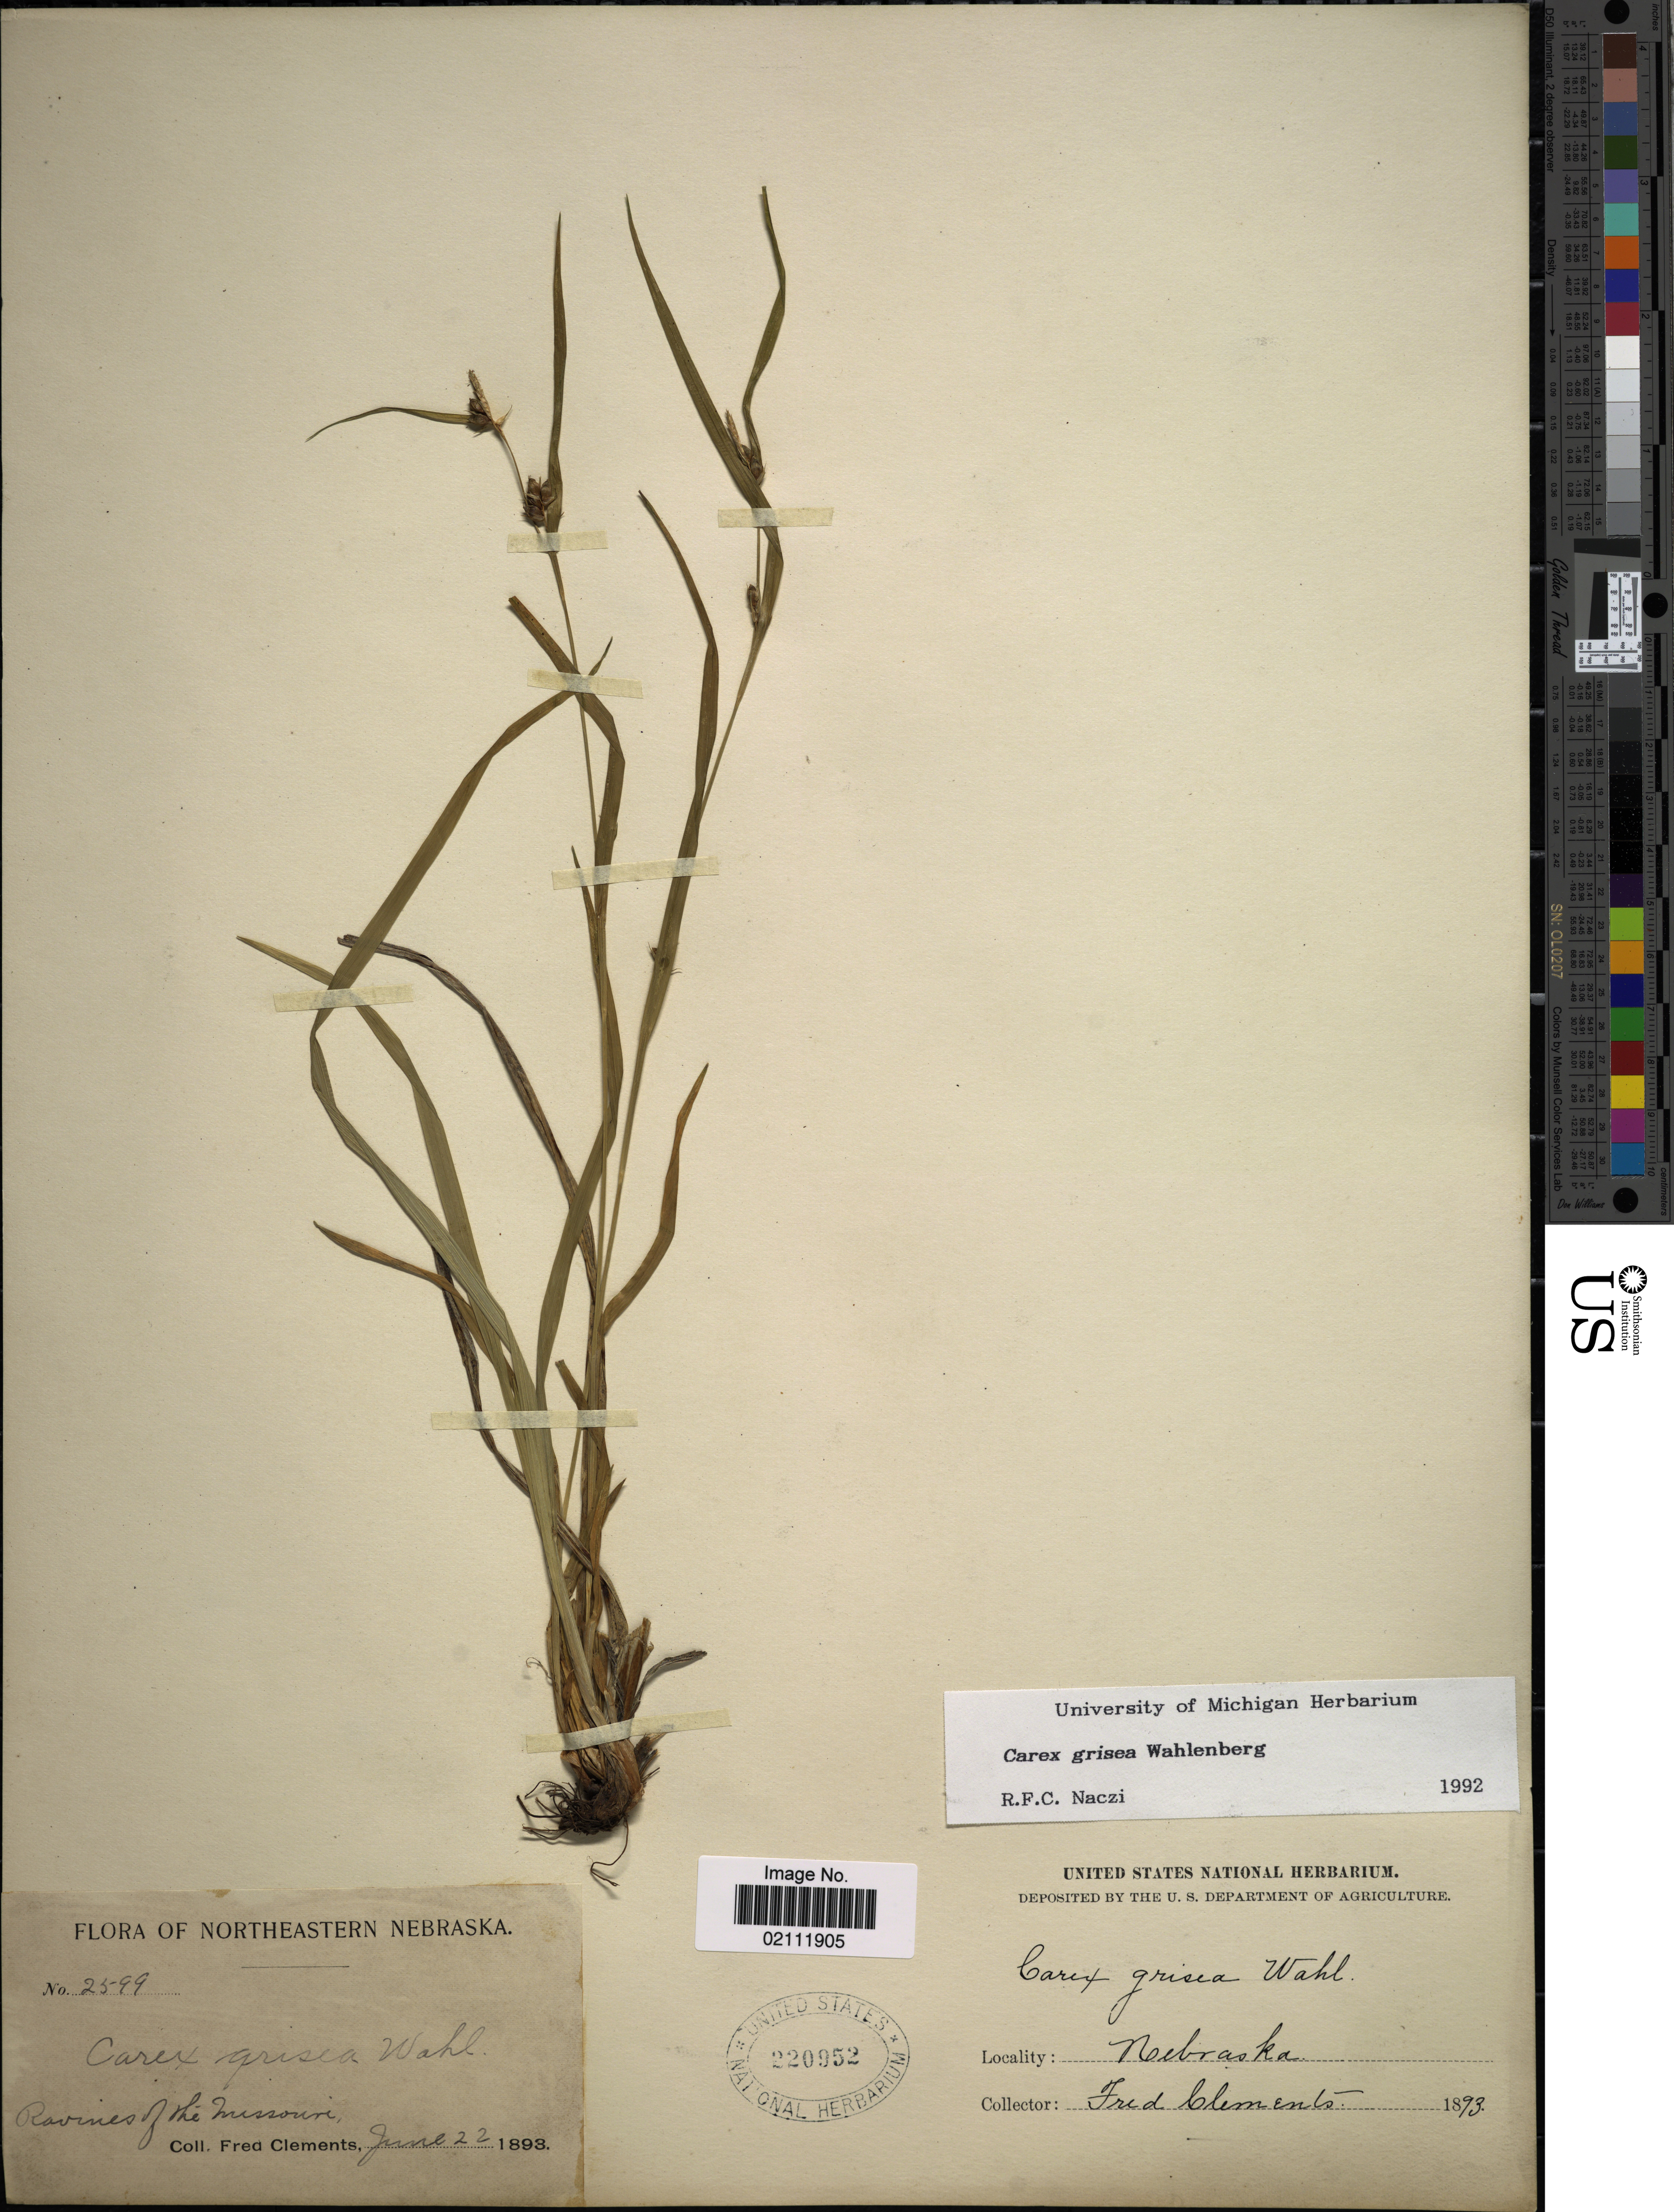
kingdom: Plantae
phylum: Tracheophyta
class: Liliopsida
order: Poales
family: Cyperaceae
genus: Carex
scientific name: Carex grisea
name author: Wahlenb.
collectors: F. E. Clements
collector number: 2599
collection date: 1893-06-22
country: United States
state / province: Nebraska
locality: Ravines of the Missouri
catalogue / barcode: US 220952